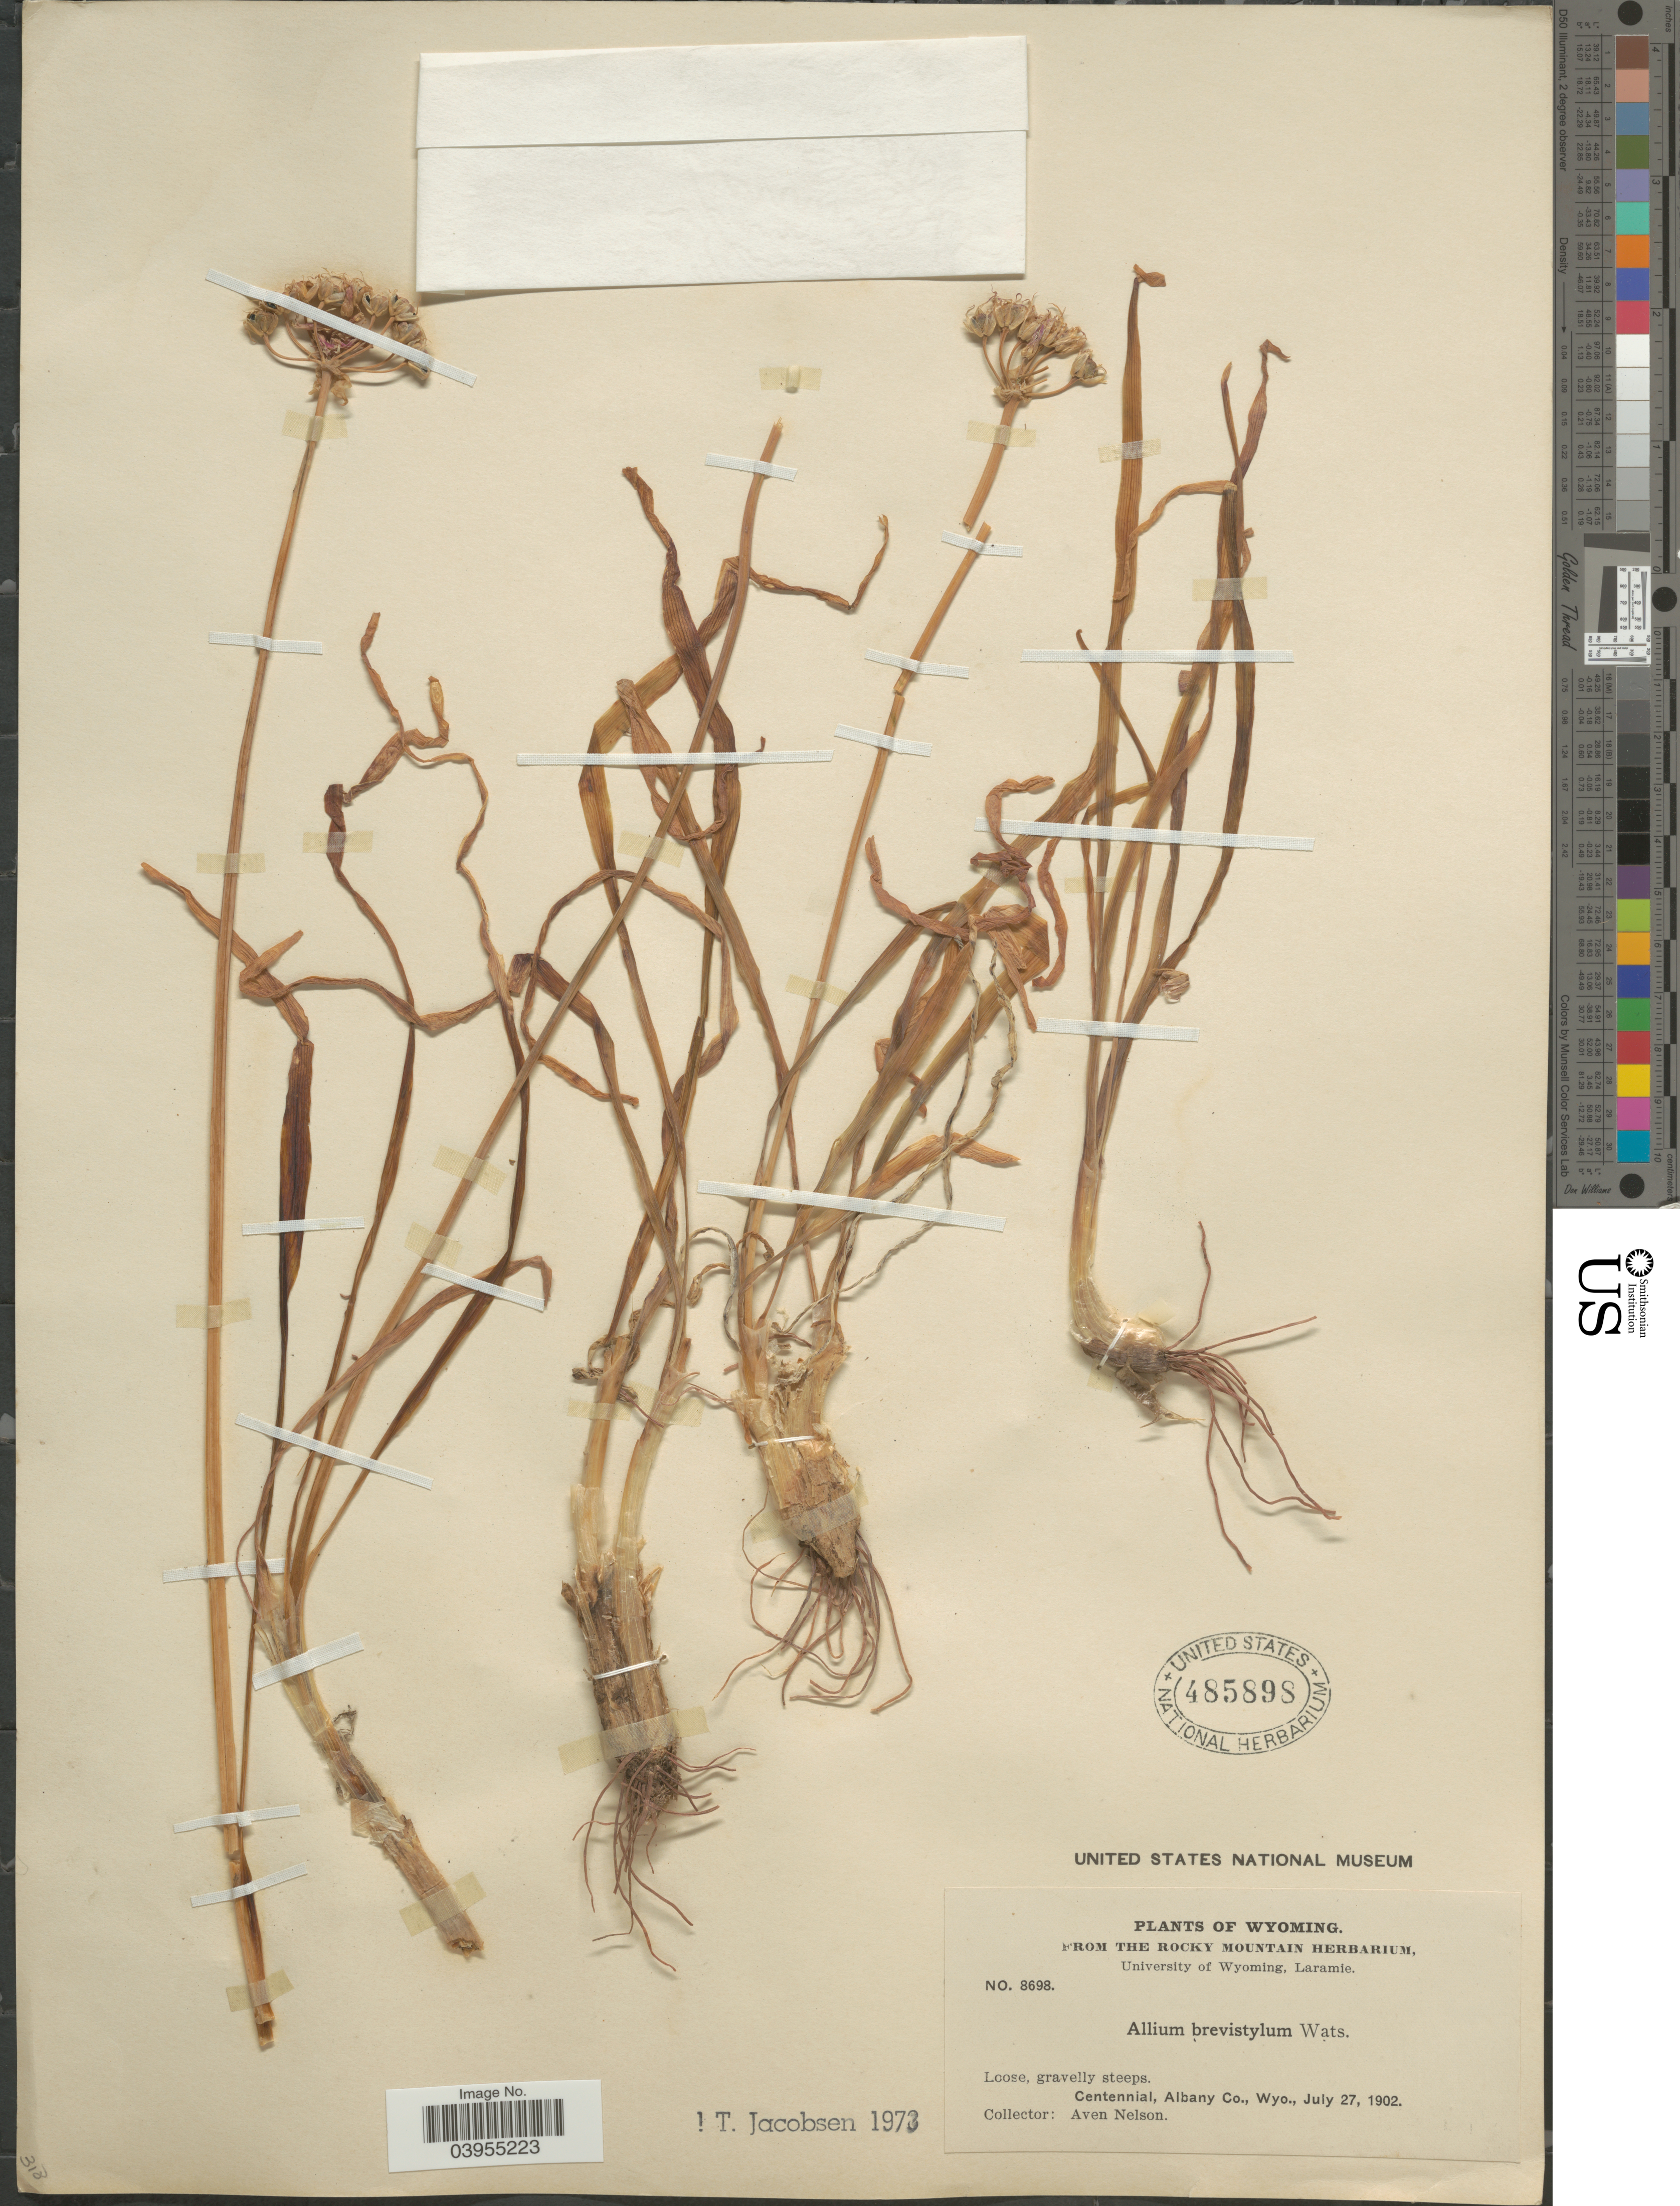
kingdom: Plantae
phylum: Tracheophyta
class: Liliopsida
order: Asparagales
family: Amaryllidaceae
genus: Allium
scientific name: Allium brevistylum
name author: S. Watson in C. King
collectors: A. Nelson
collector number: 8698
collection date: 1902-07-27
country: United States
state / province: Wyoming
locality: Centennial, Albany Co.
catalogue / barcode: US 485898